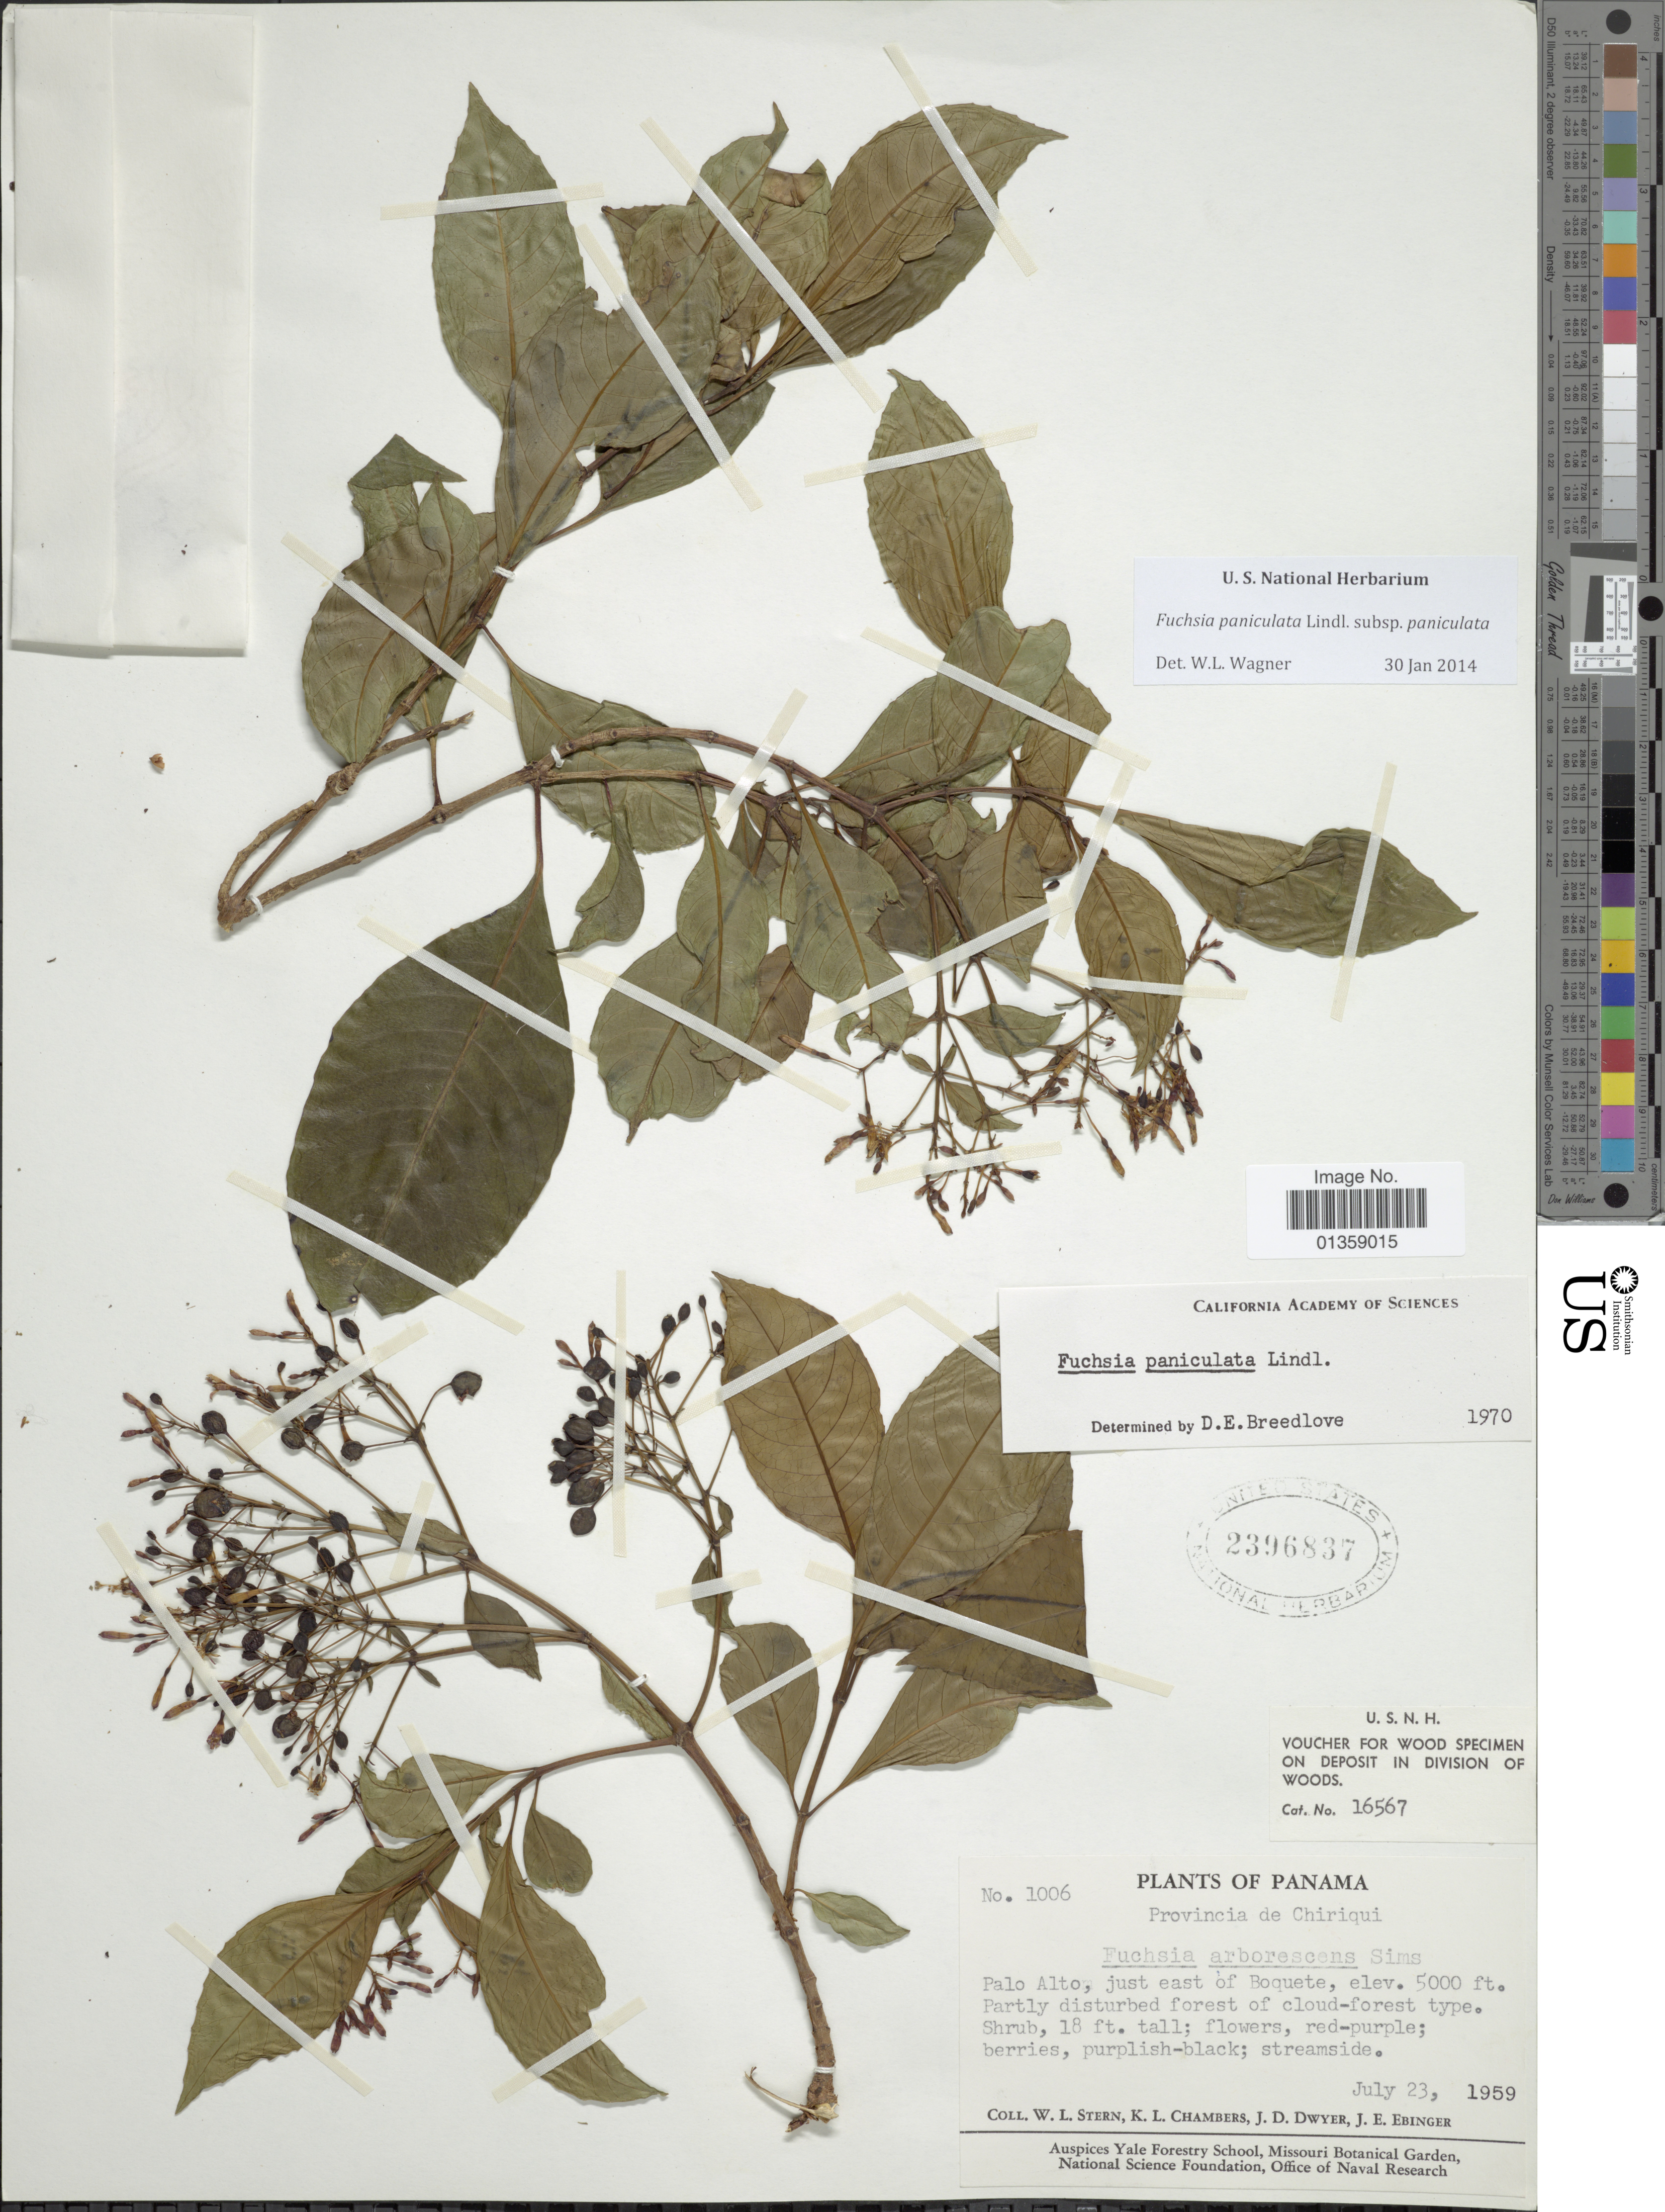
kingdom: Plantae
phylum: Tracheophyta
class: Magnoliopsida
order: Myrtales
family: Onagraceae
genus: Fuchsia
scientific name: Fuchsia paniculata subsp. paniculata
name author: Lindl.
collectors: W. L. Stern, K. Chambers, J. D. Dwyer & J. Ebinger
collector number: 1006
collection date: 1959-07-23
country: Panama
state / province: Chiriqui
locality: Palo Alto, just east of Boquete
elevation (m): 1524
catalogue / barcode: US 2396837